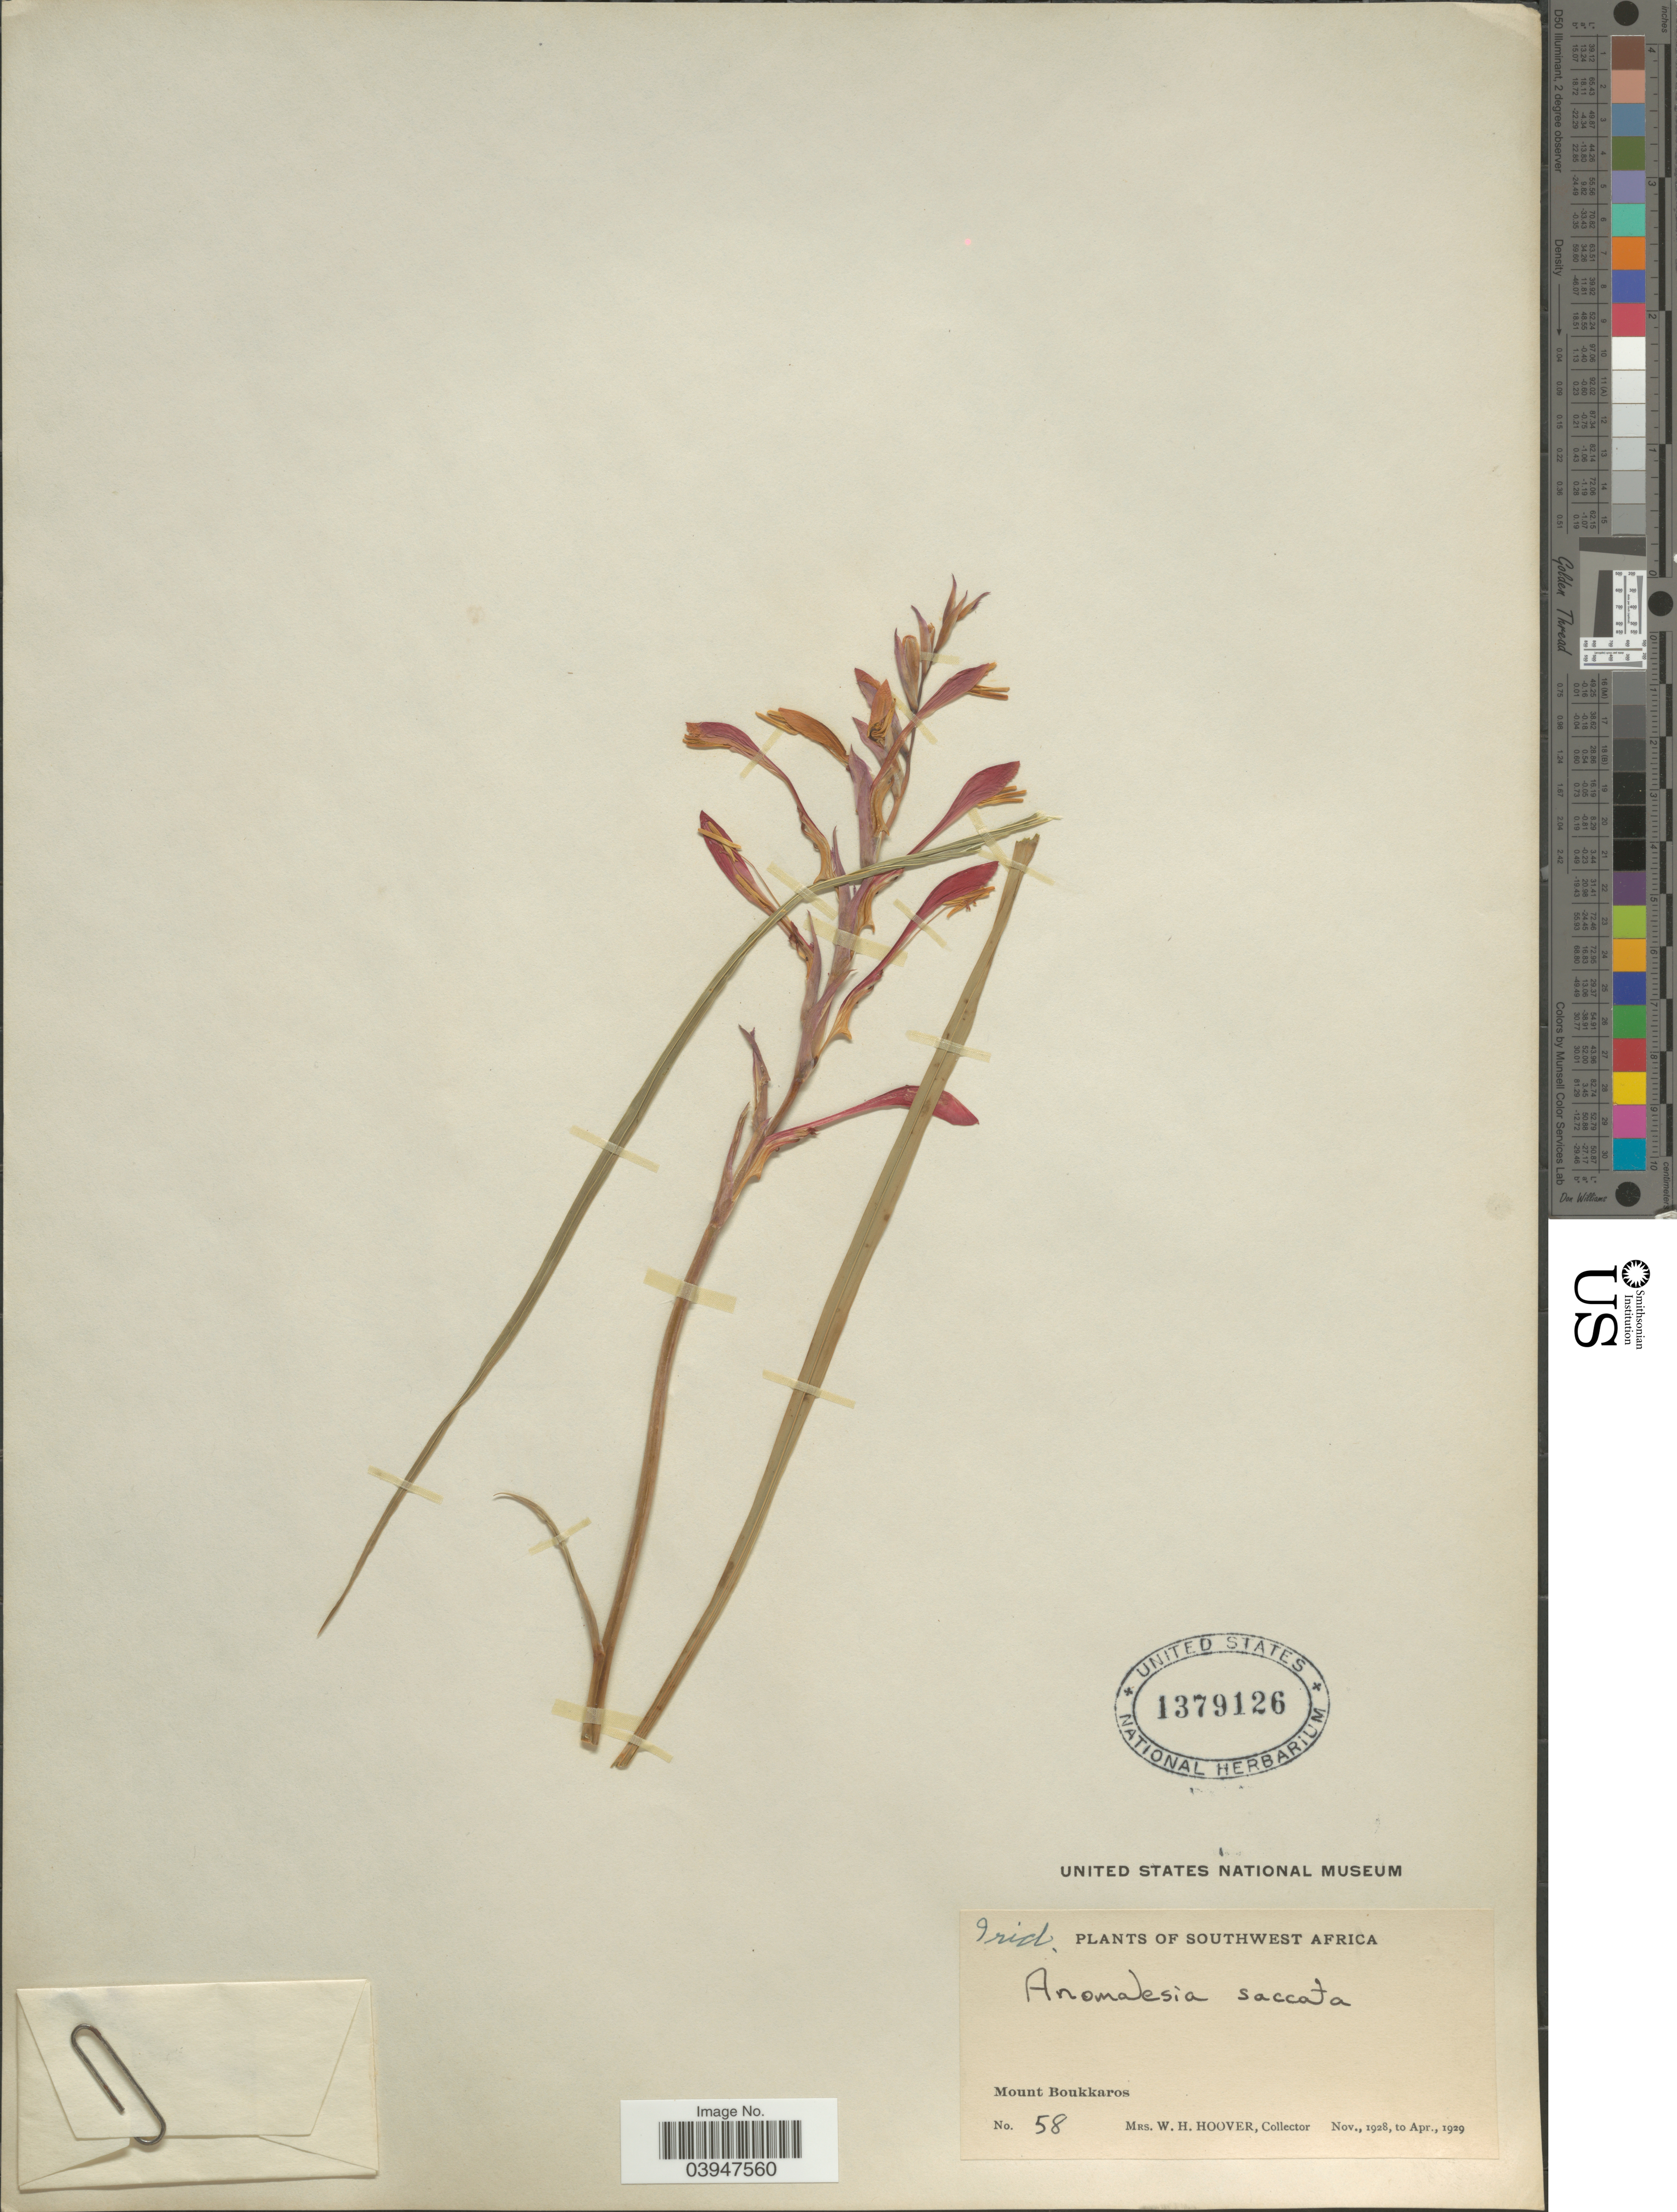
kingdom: Plantae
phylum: Tracheophyta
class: Liliopsida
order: Asparagales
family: Iridaceae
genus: Gladiolus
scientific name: Gladiolus saccatus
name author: (Klatt) Goldblatt & M.P. de Vos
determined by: Strong, Mark T., (BOT), Smithsonian Institution - National Museum of Natural History (UNITED STATES)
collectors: W. H. Hoover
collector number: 58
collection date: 1928-11/1929-04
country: Namibia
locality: Southwest Africa. Mount Boukkaros.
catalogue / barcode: US 1379126